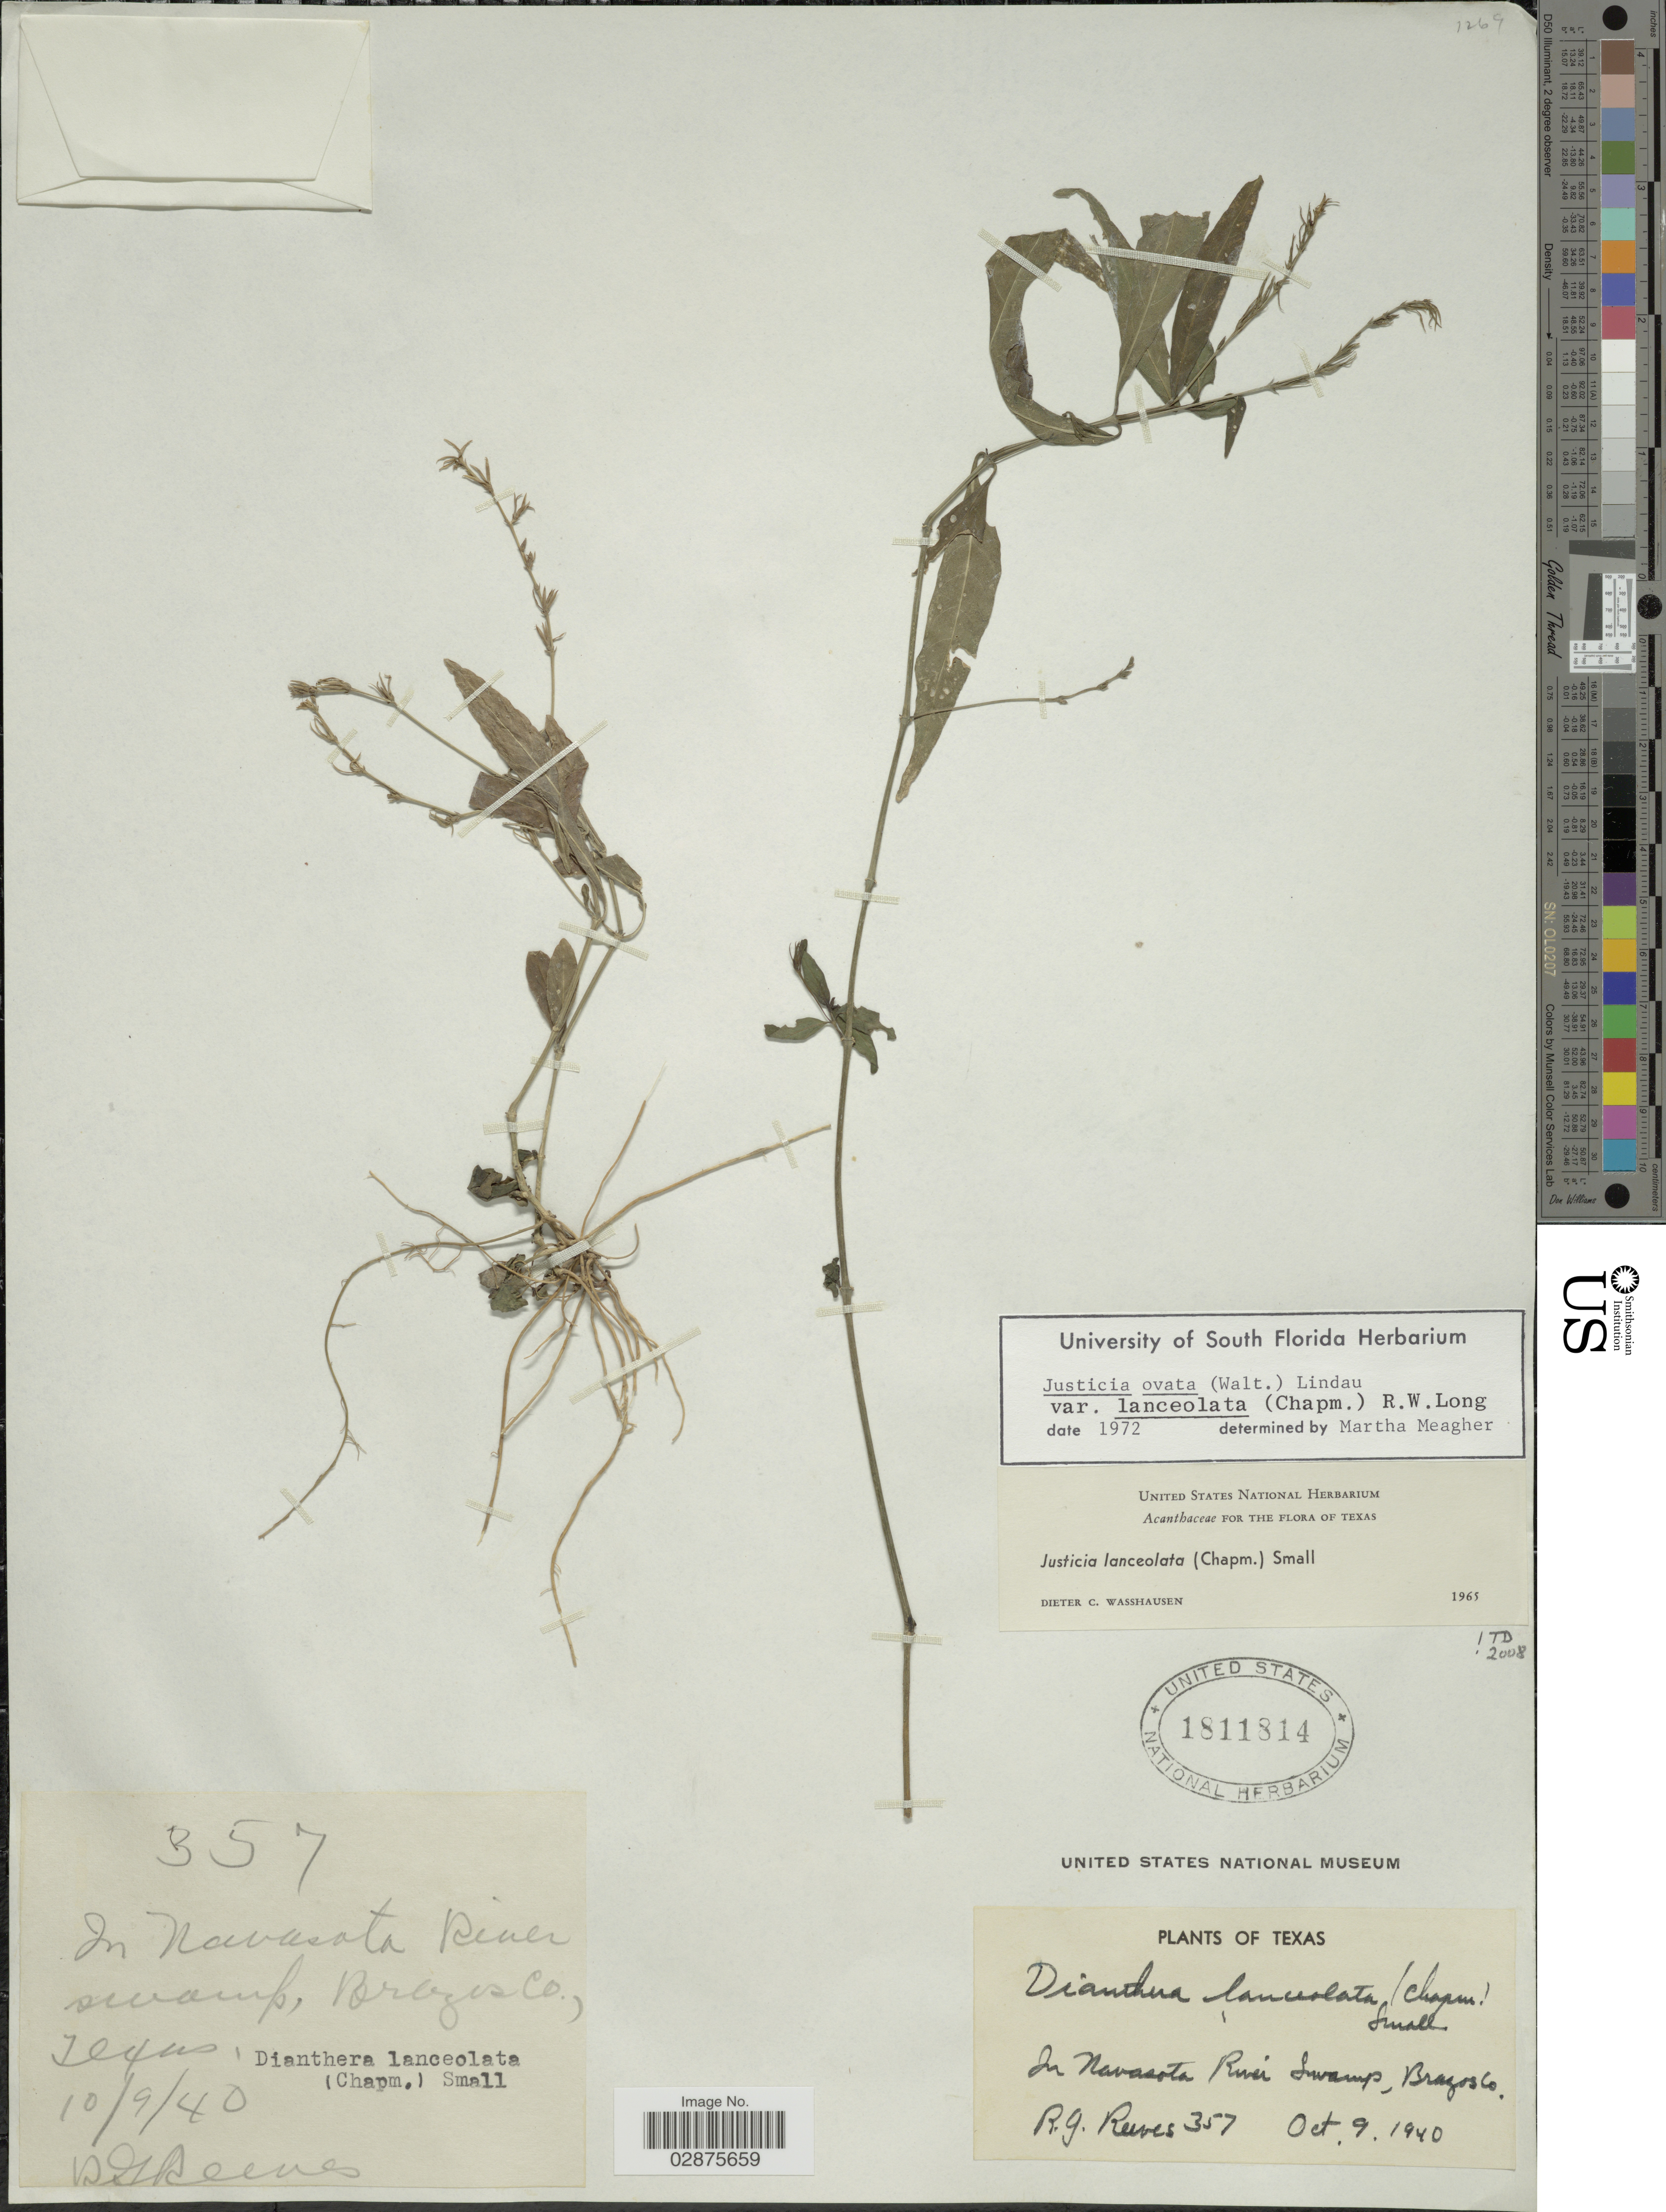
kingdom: Plantae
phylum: Tracheophyta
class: Magnoliopsida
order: Lamiales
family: Acanthaceae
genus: Justicia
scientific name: Justicia lanceolata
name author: (Chapm.) Small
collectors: R. G. Reeves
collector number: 357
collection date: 1940-10-09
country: United States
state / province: Texas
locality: In Navasota River Swamp, Brazos Co.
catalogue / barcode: US 1811814